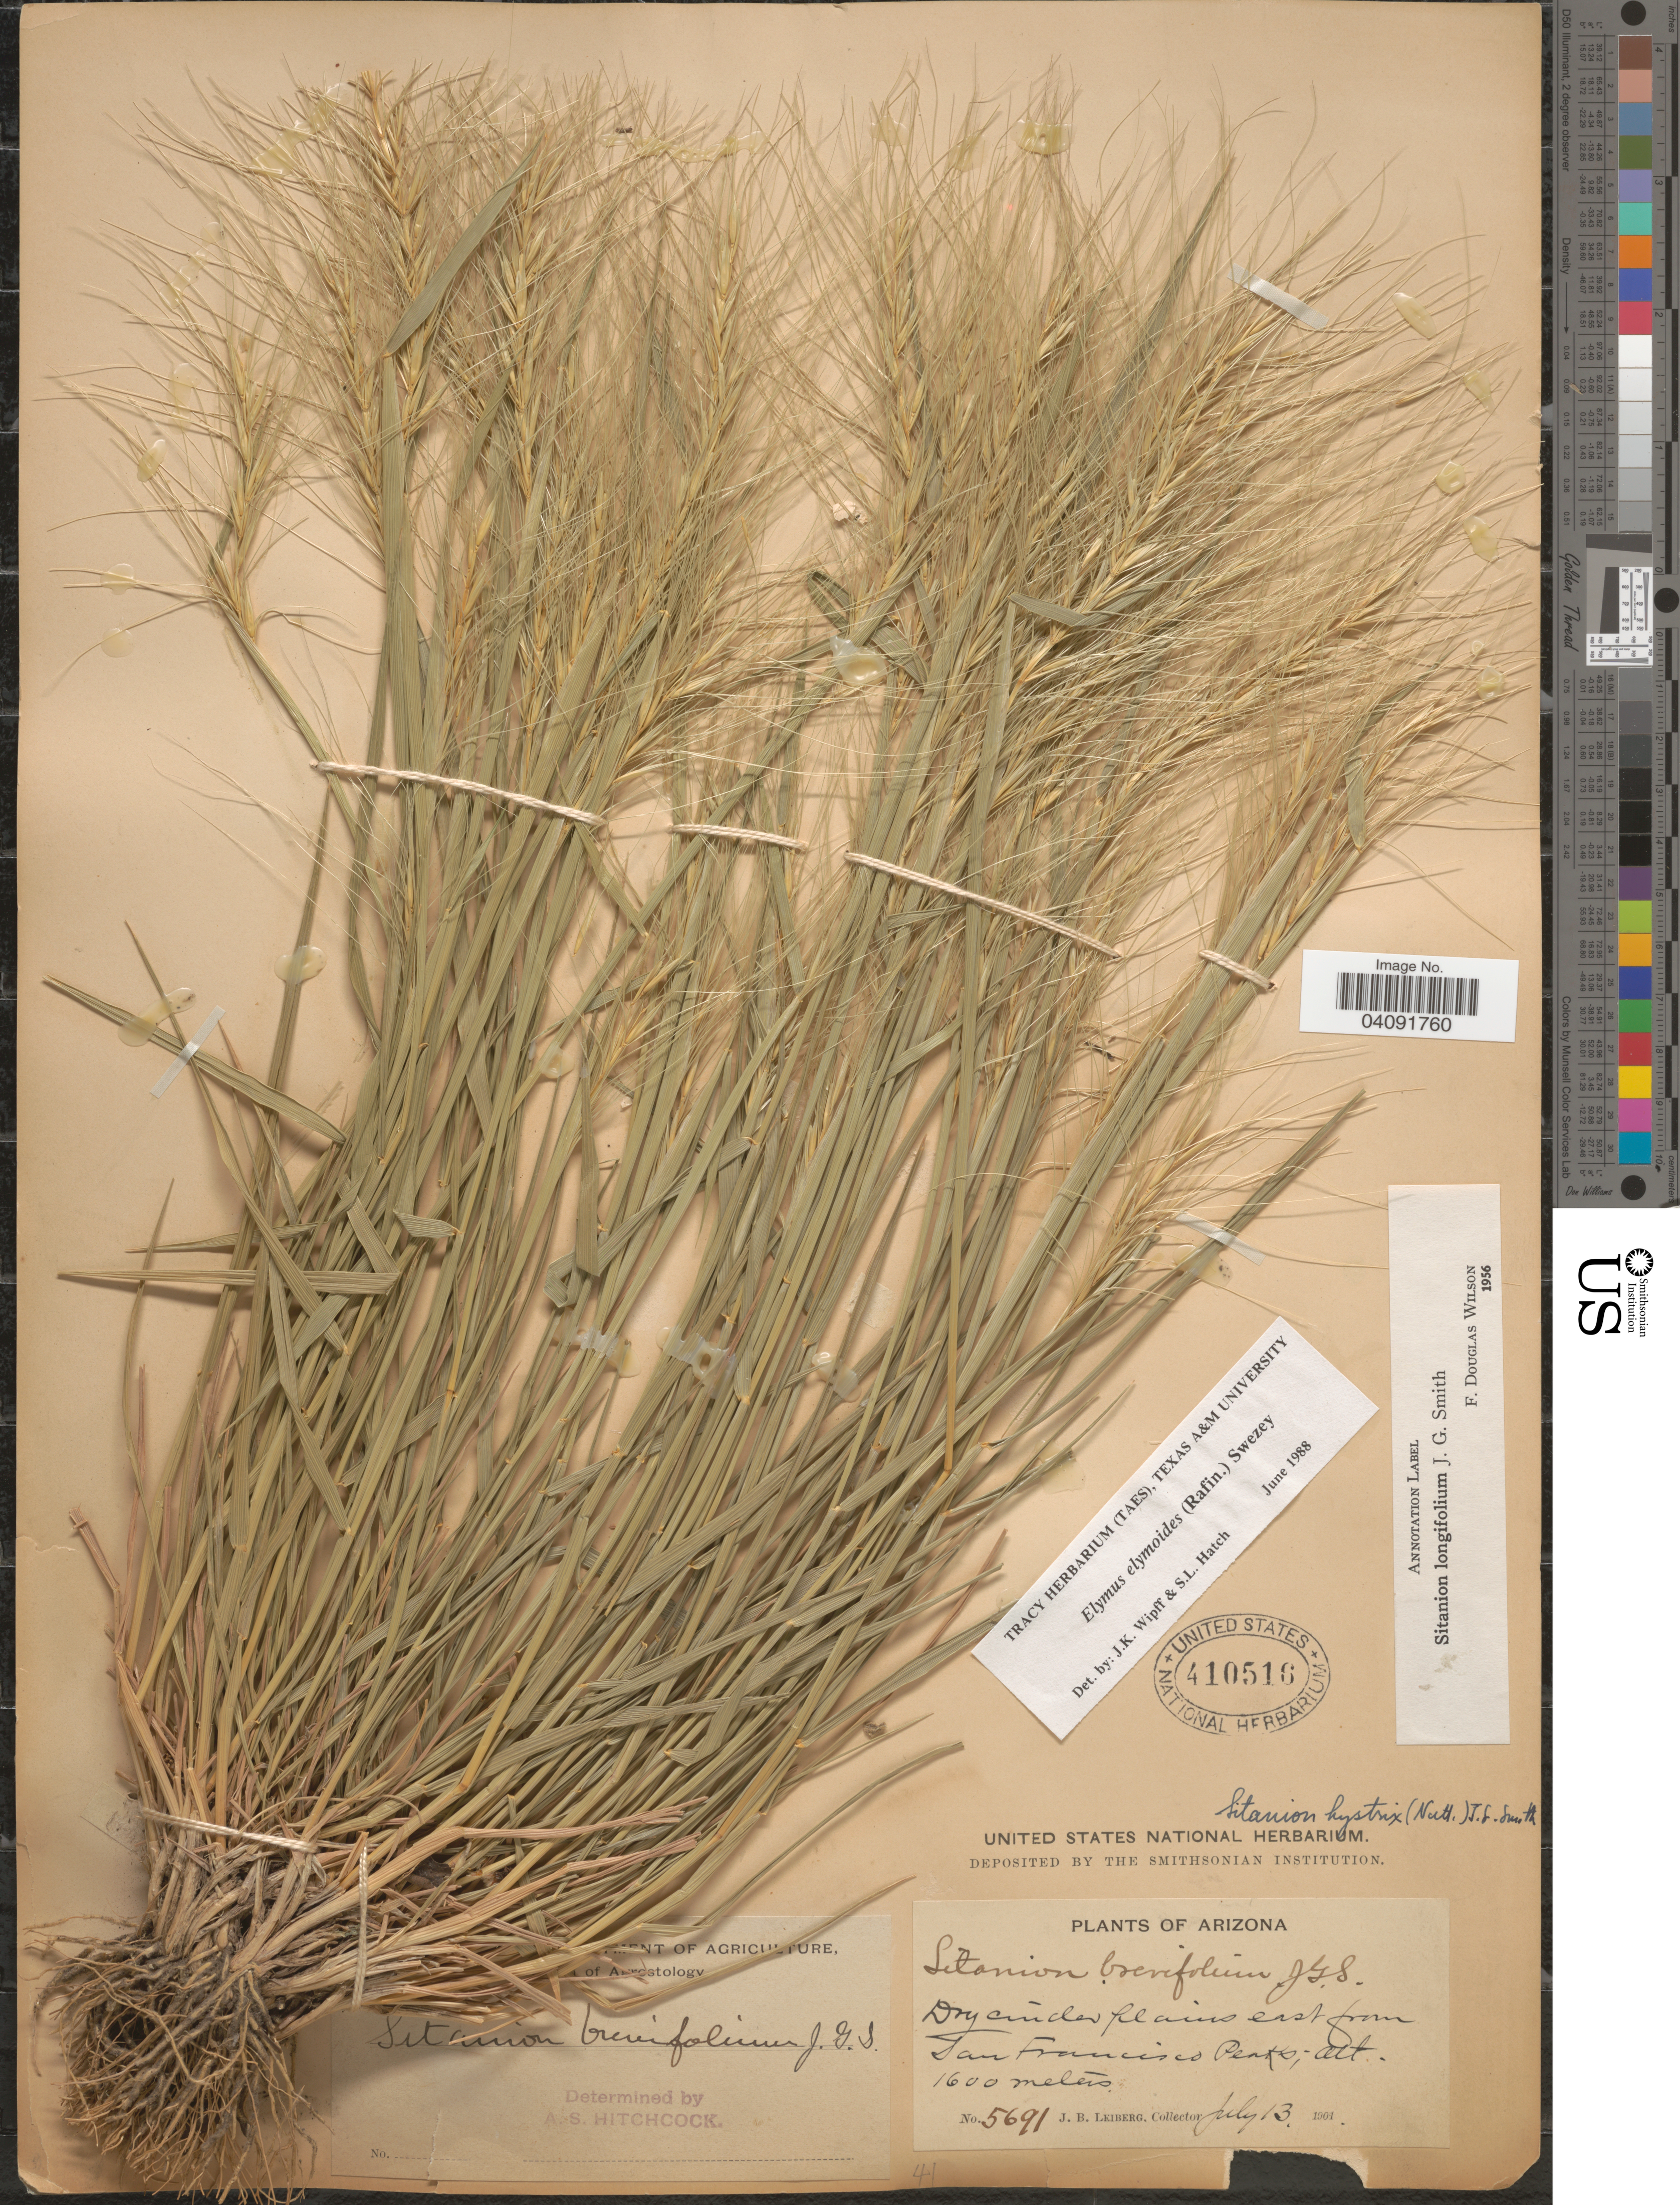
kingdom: Plantae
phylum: Tracheophyta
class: Liliopsida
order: Poales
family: Poaceae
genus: Elymus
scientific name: Elymus elymoides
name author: (Raf.) Swezey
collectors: J. B. Leiberg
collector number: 5691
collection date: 1901-07-13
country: United States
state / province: Arizona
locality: East from San Francisco Peaks.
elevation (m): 1600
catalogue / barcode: US 410516